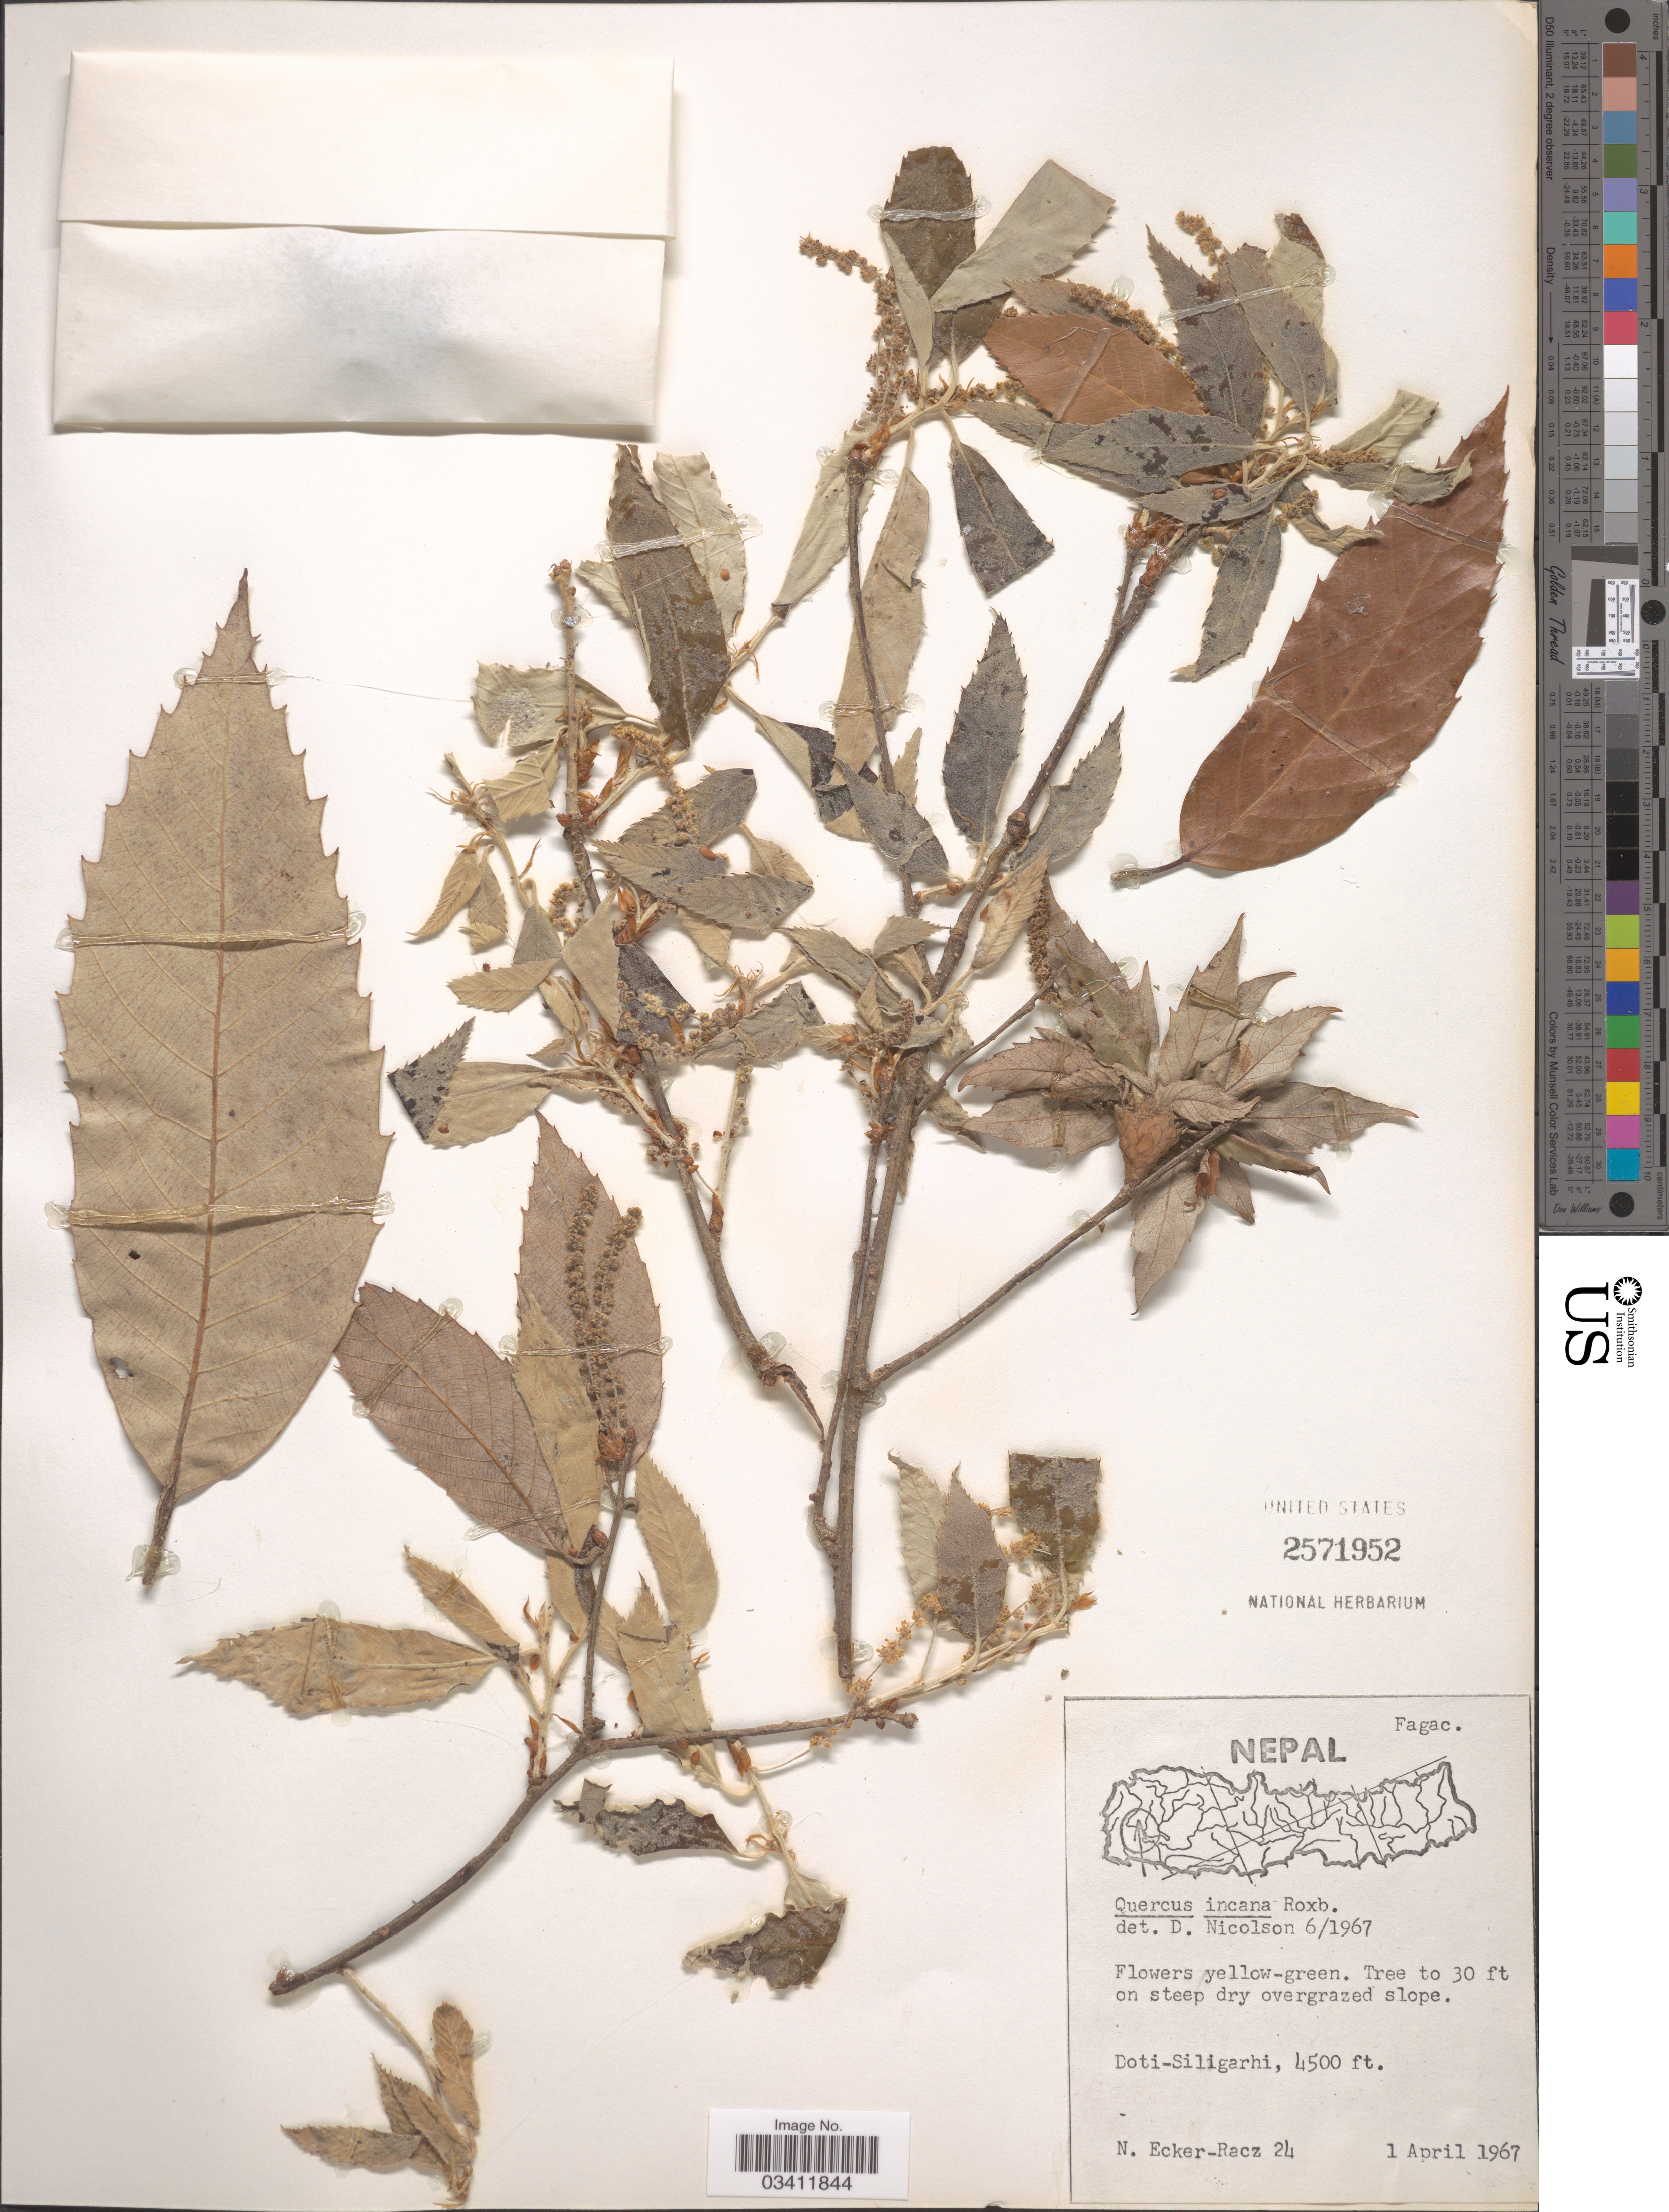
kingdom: Plantae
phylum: Tracheophyta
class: Magnoliopsida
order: Fagales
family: Fagaceae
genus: Quercus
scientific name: Quercus incana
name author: W. Bartram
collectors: N. Ecker-Racz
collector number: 24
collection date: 1967-04-01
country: Nepal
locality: Doti-Siligarhi.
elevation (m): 1372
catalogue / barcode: US 2571952